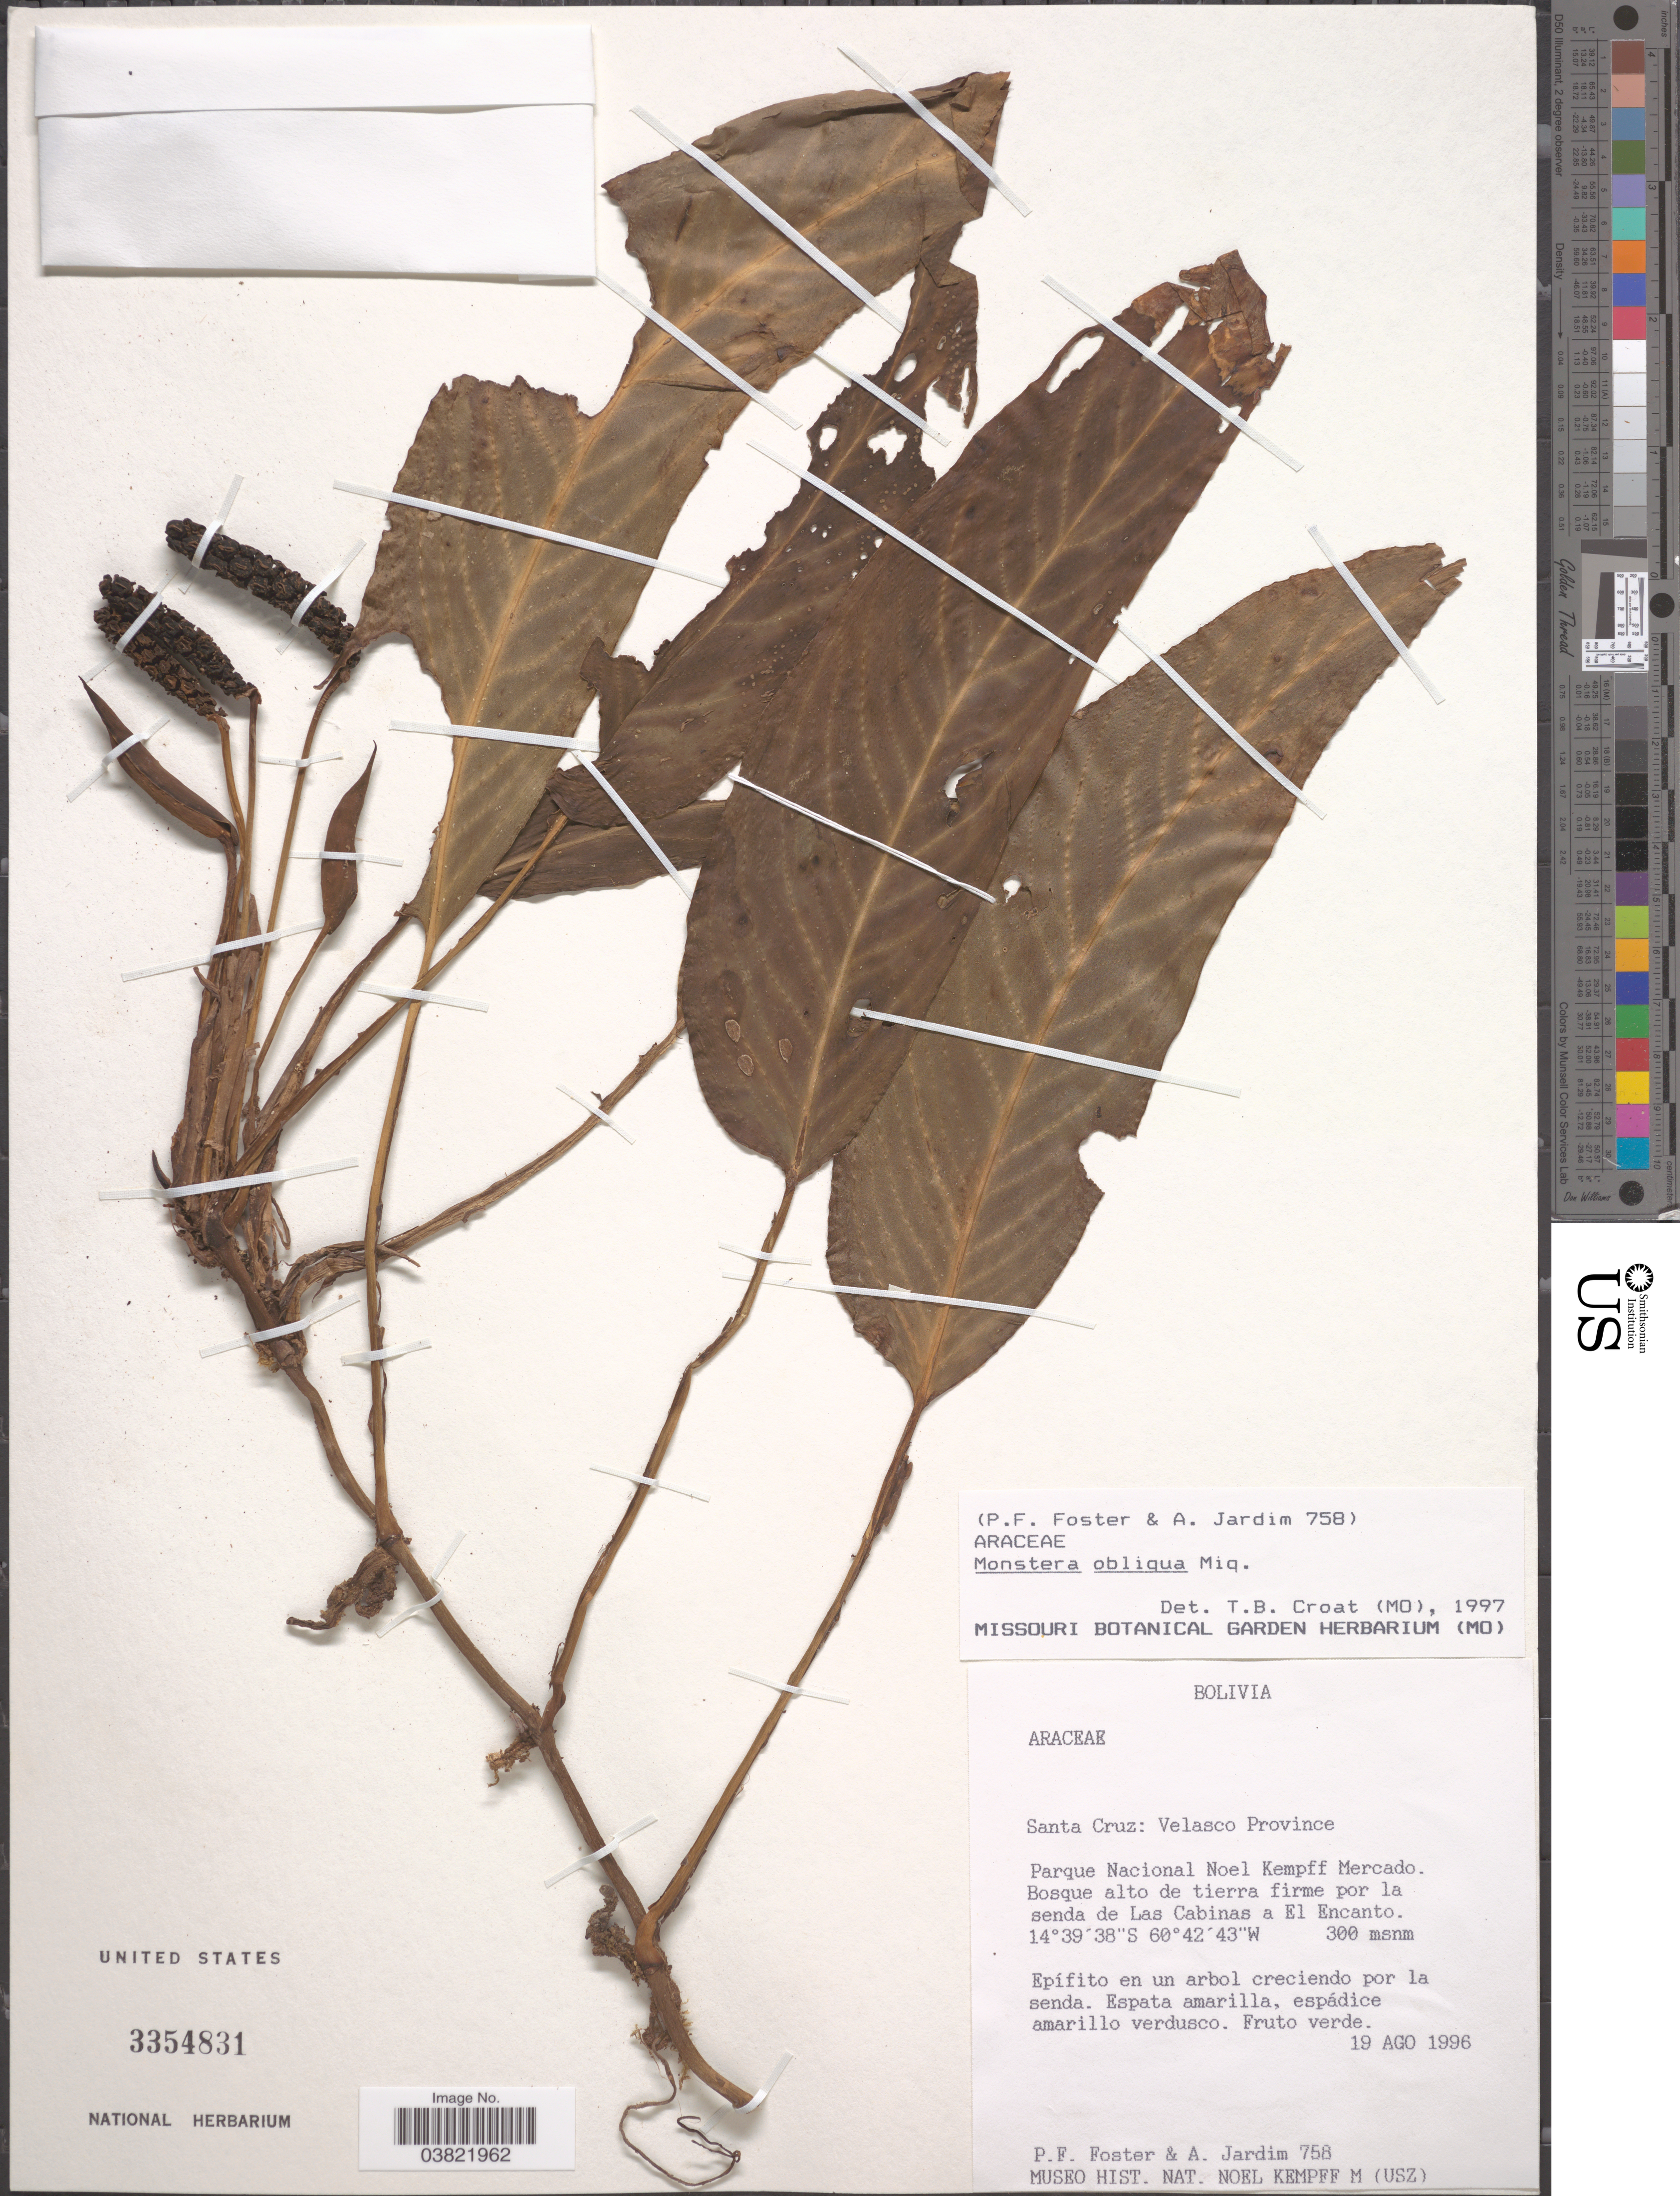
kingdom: Plantae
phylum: Tracheophyta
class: Liliopsida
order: Alismatales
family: Araceae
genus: Monstera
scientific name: Monstera obliqua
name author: Miq.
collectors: P. Foster & A. Jardim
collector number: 758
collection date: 1996-08-19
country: Bolivia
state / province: Santa Cruz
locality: Velasco Province. Parque Nacional Noel Kempff Mercado. Bosque alto de tierra firme por la senda de Las Cabinas a El Encanto.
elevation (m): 300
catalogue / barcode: US 3354831